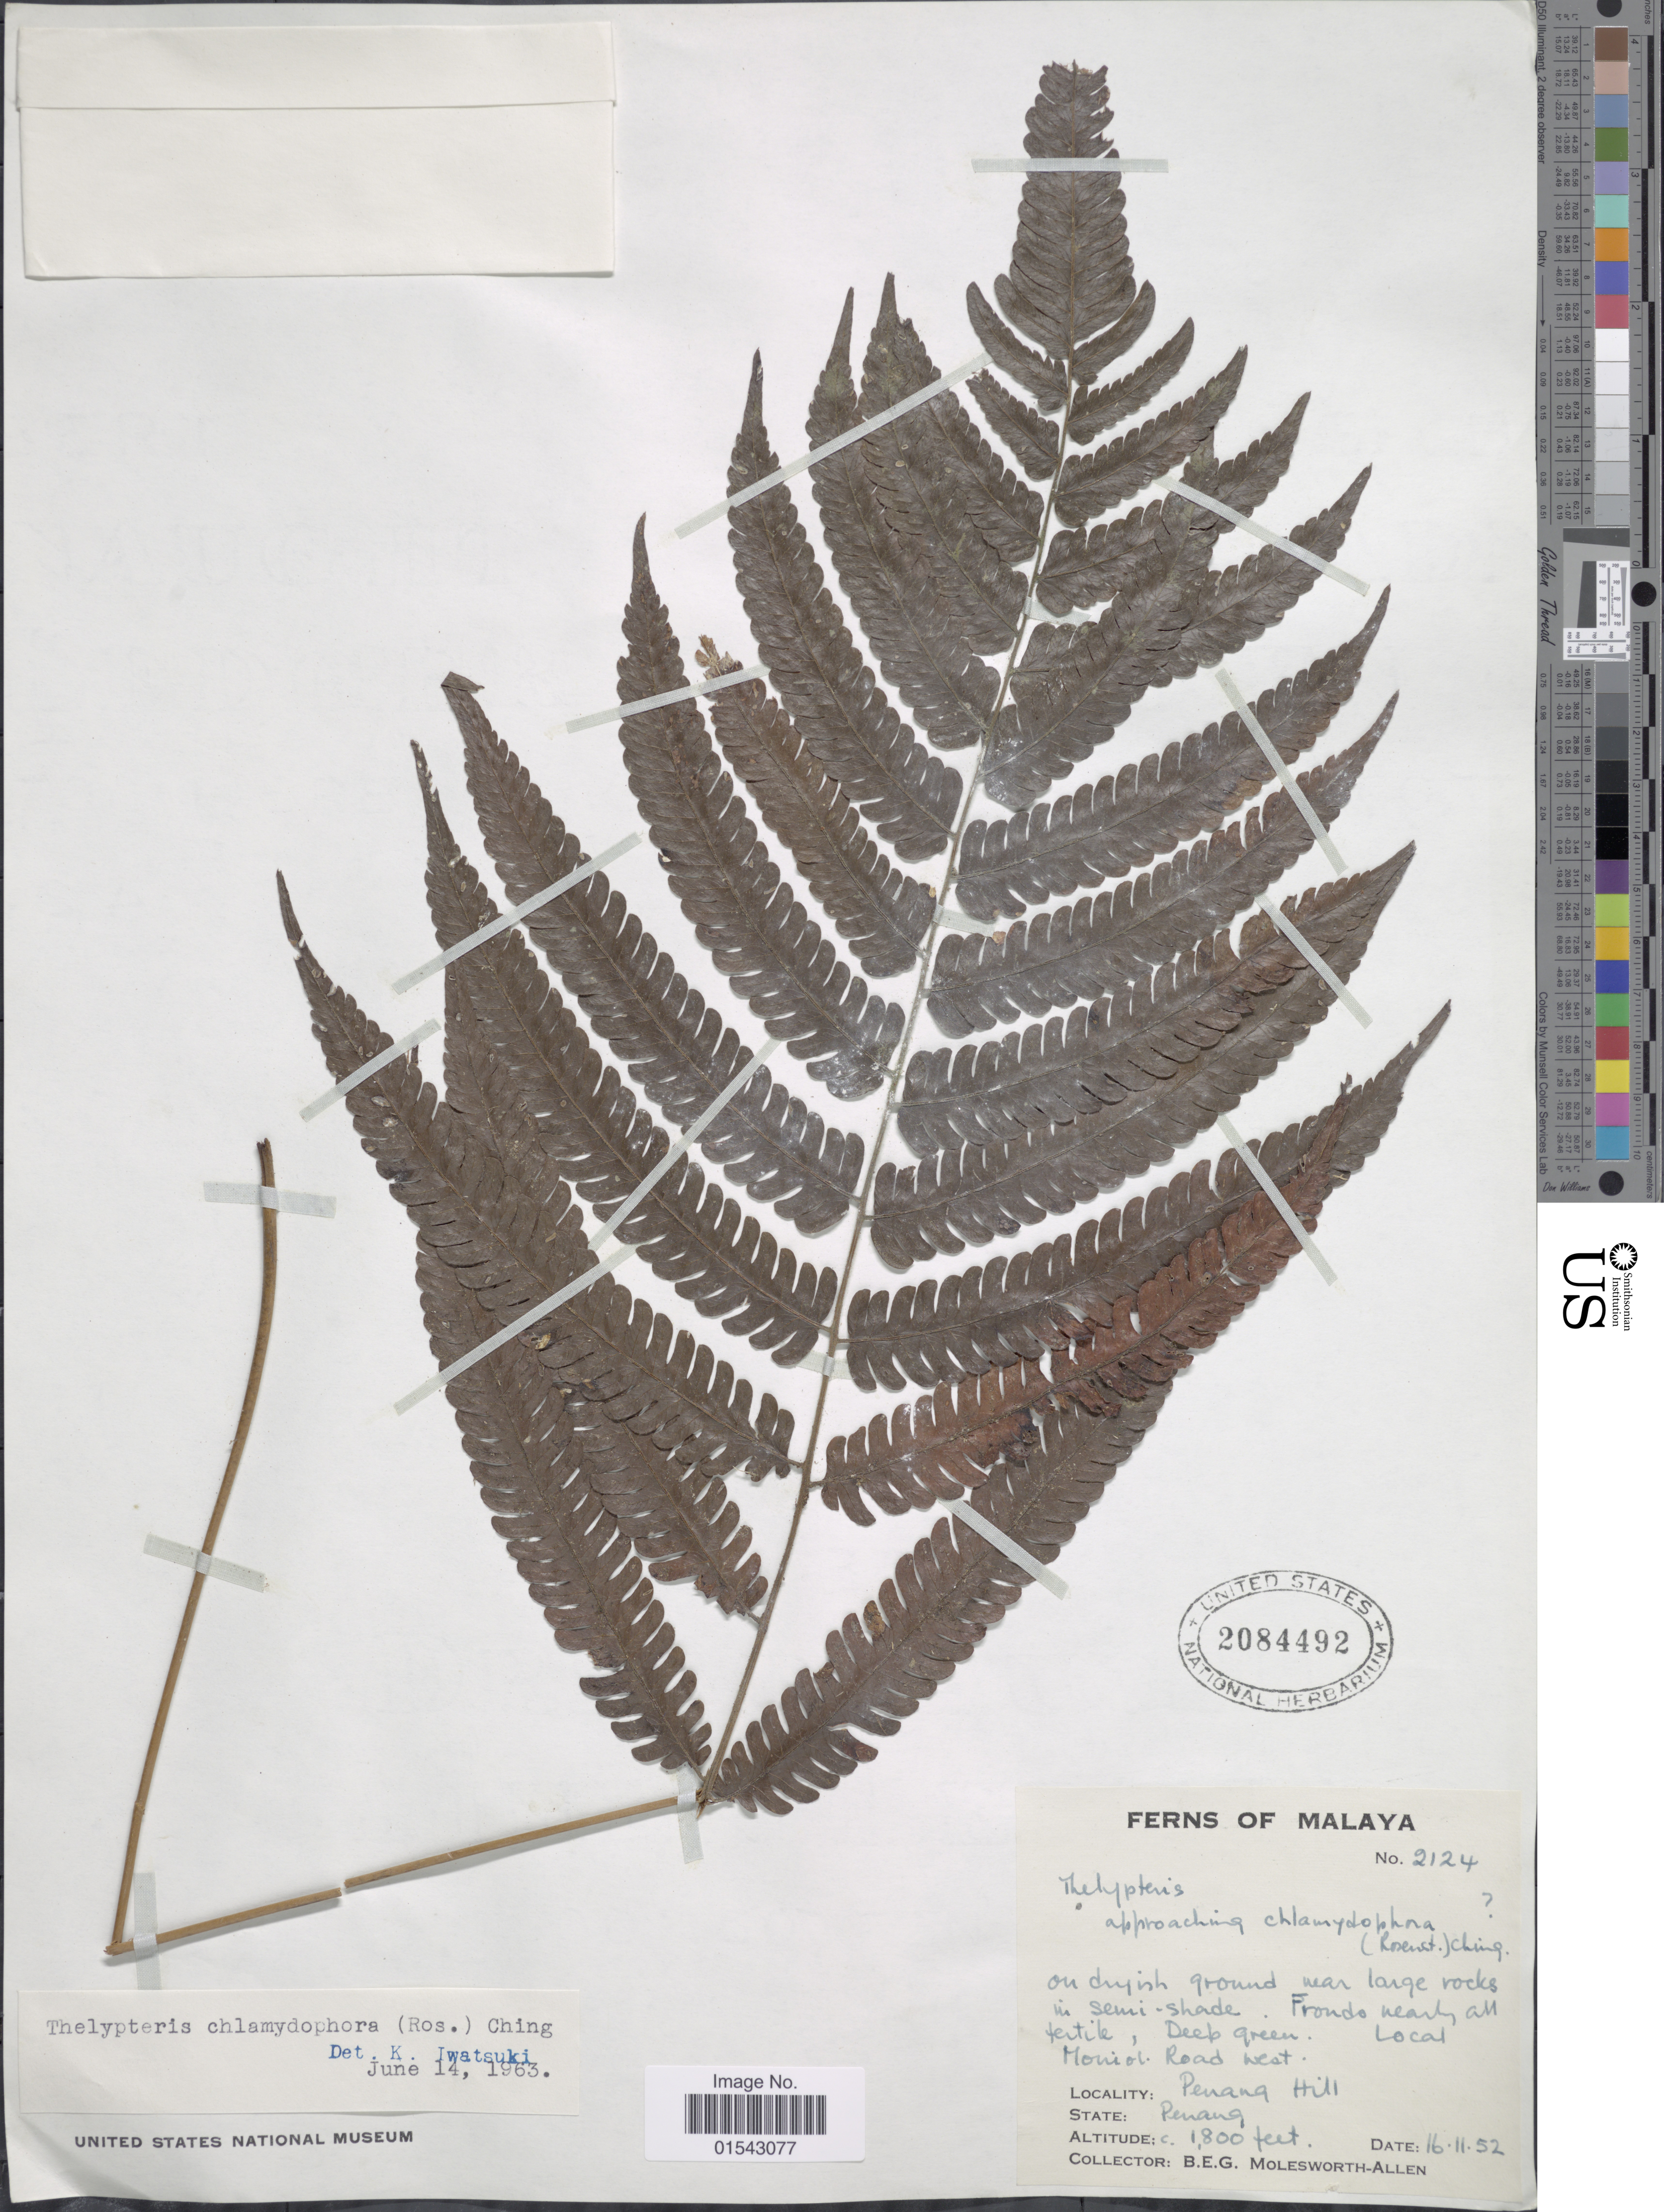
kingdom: Plantae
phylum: Tracheophyta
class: Polypodiopsida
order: Polypodiales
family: Thelypteridaceae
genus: Mesophlebion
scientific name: Mesophlebion chlamydophorum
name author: (Rosenst.) Holttum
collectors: B. E. G. Molesworth-Allen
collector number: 2124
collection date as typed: Transcribed d/m/y: 16/11/52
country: Malaysia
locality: Penang, Penang Hill, Malaya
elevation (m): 549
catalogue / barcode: US 2084492